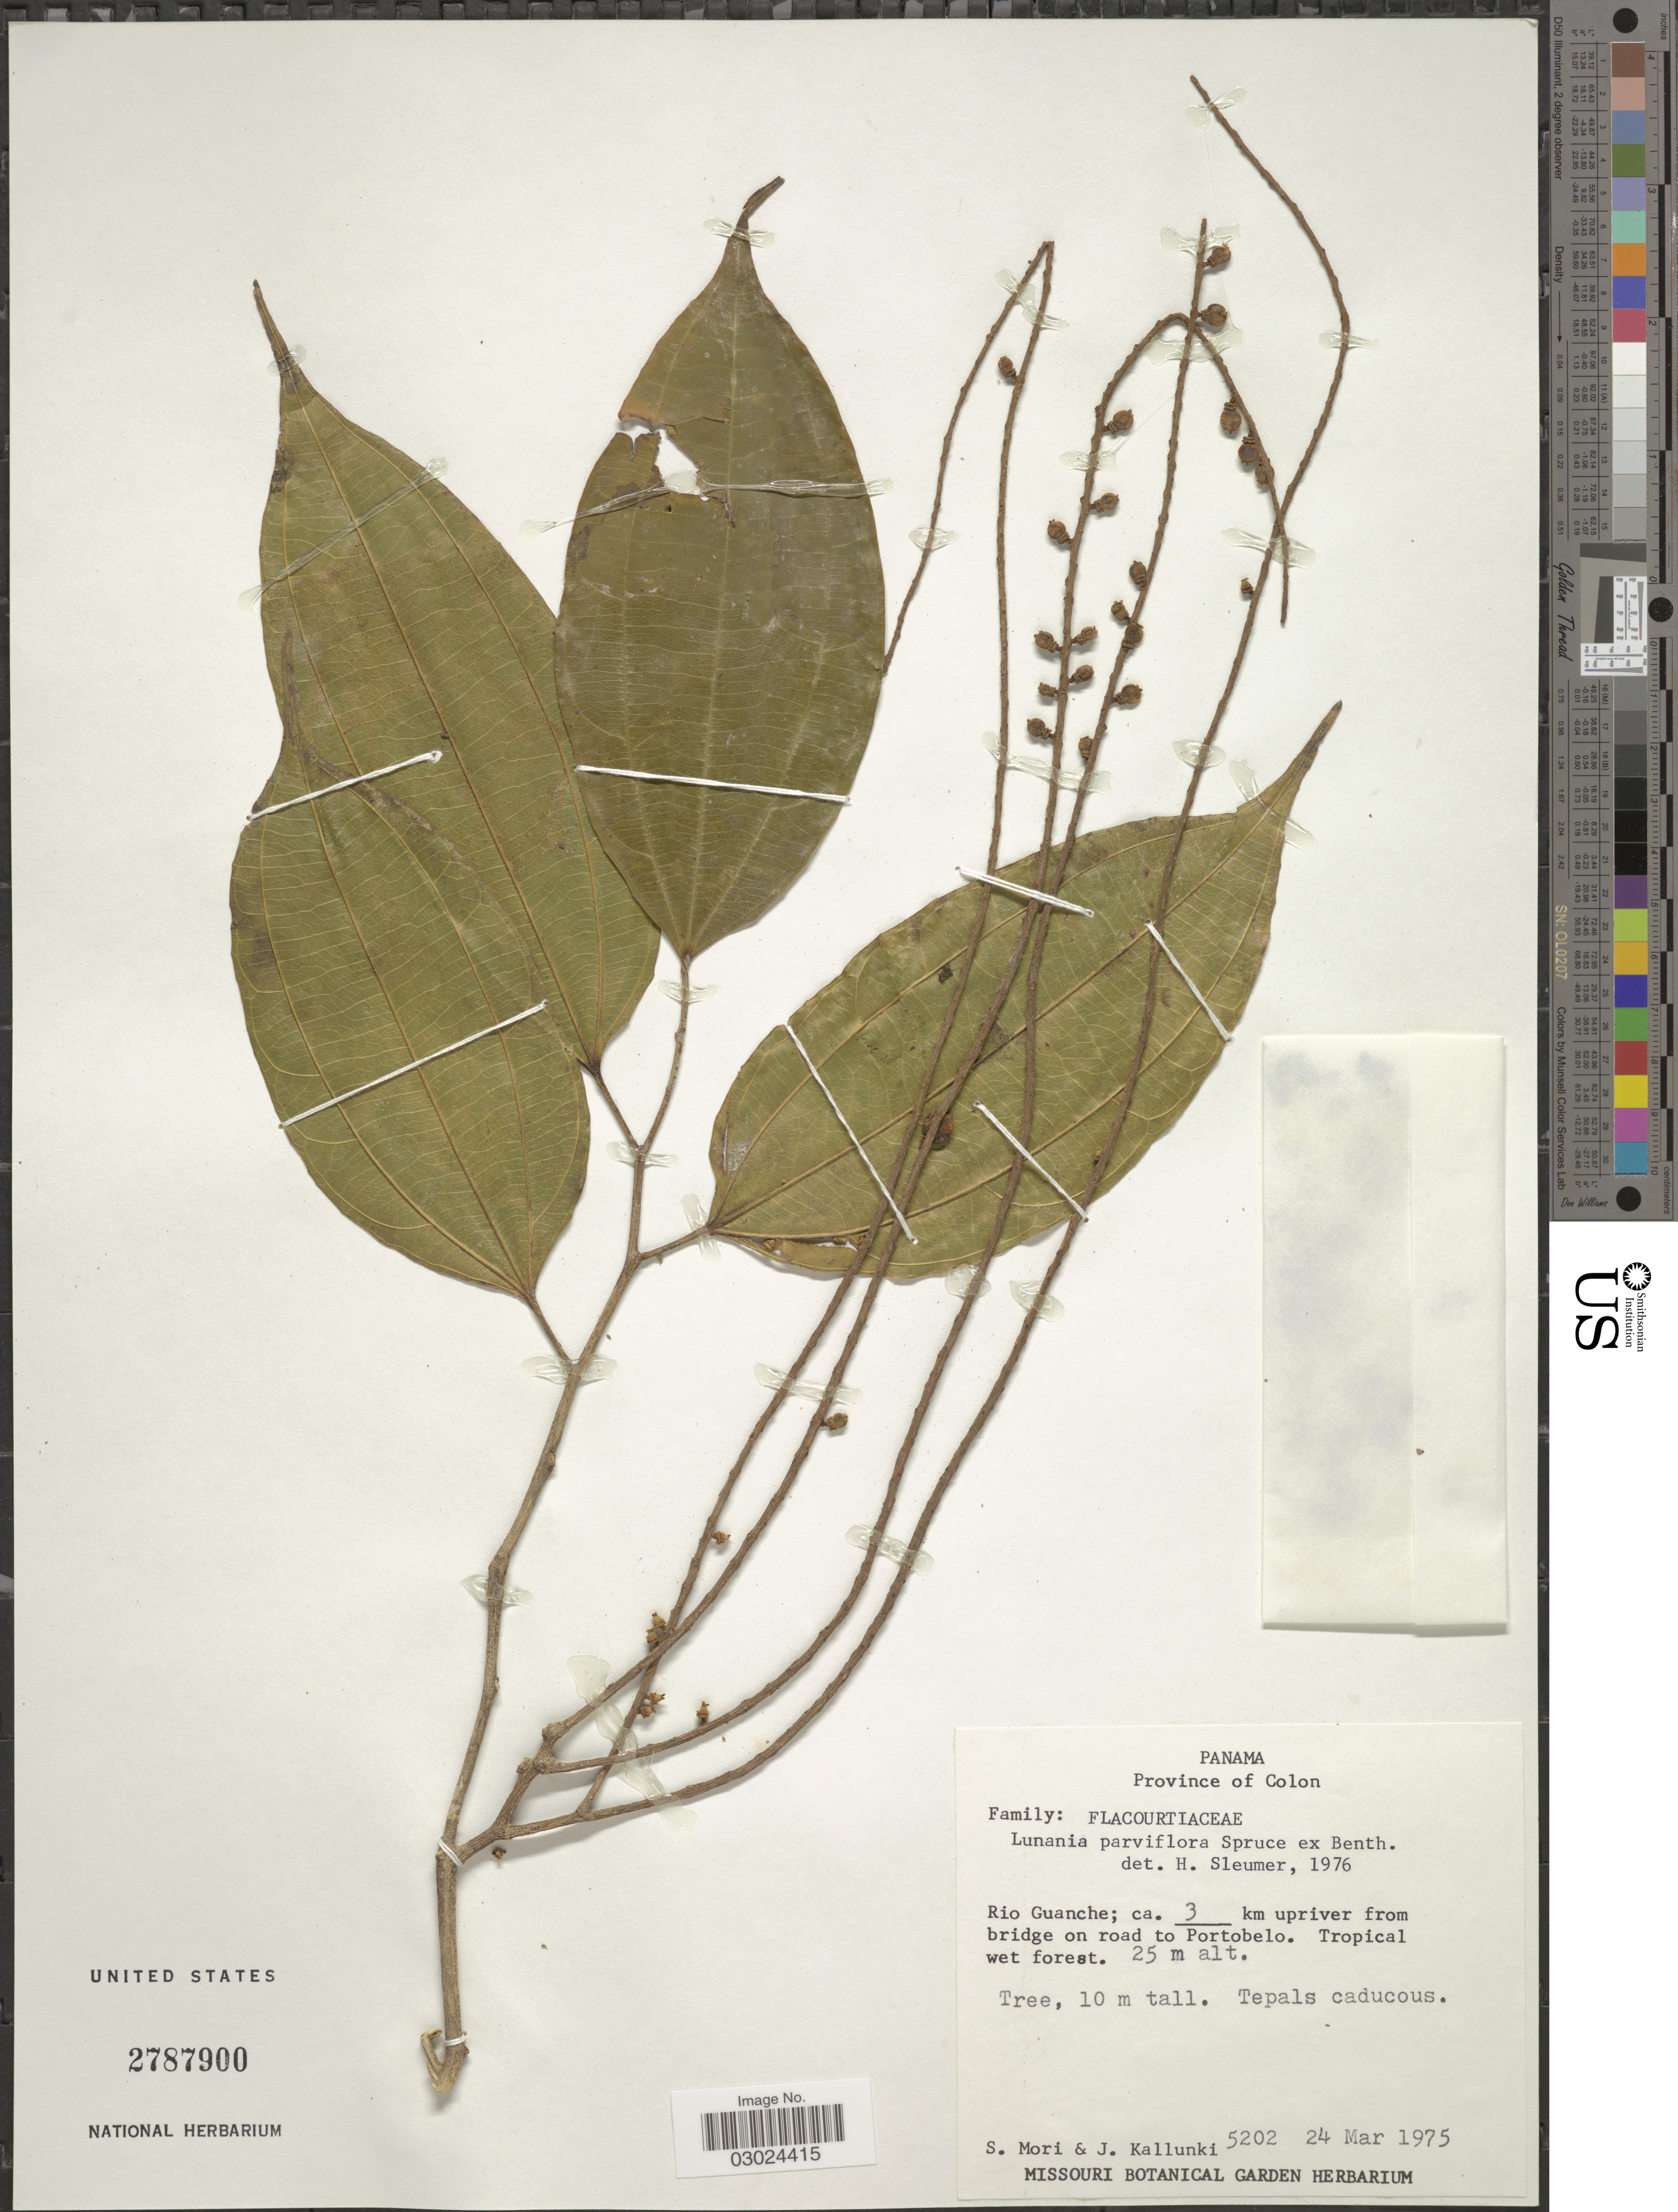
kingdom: Plantae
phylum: Tracheophyta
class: Magnoliopsida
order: Malpighiales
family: Salicaceae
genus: Lunania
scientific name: Lunania parviflora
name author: Spruce ex Benth.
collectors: S. Mori & J. Kallunki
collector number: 5202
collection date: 1975-03-24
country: Panama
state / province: Colón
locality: Province of Colon. Rio Guanche; ca. 3 km upriver from bridge on road to Portobelo.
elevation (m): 25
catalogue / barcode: US 2787900